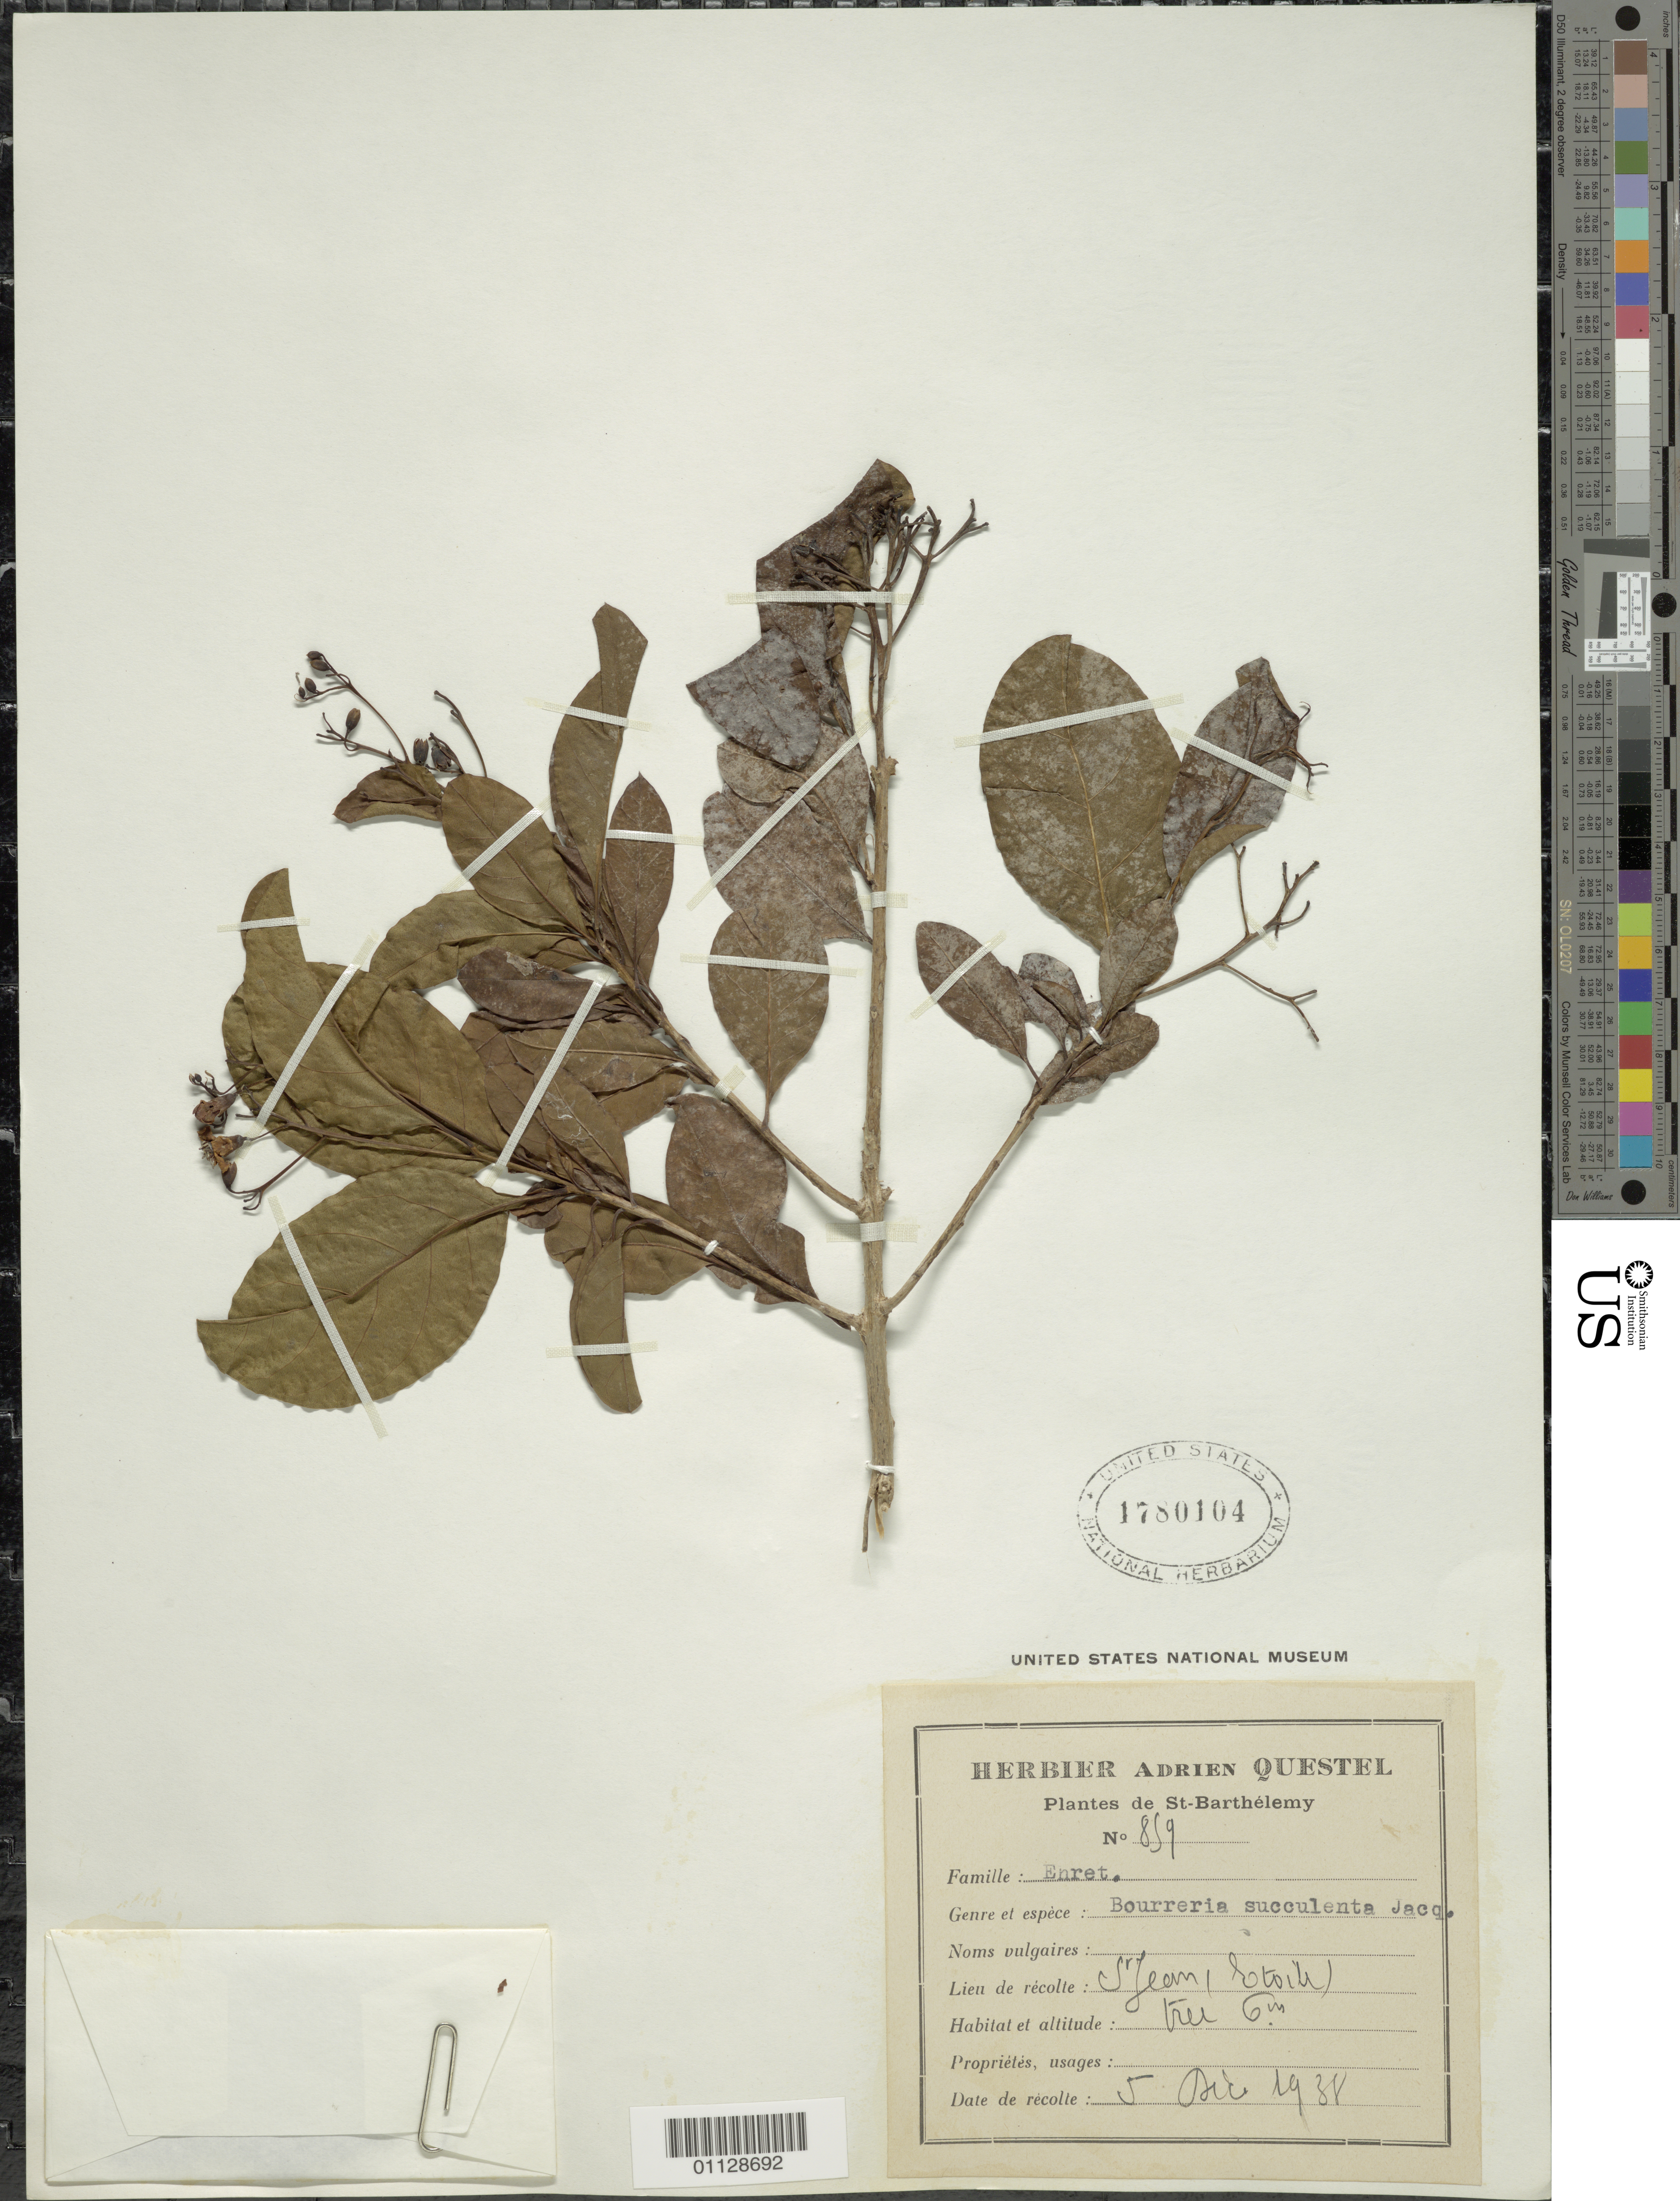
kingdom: Plantae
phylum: Tracheophyta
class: Magnoliopsida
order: Boraginales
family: Ehretiaceae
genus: Bourreria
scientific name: Bourreria succulenta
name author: Jacq.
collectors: A. Questel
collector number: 859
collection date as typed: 05 Dec 1938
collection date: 1938-12-05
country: Saint Barthélemy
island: St. Barthélemy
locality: St. Jean, Etoile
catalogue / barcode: US 1780104